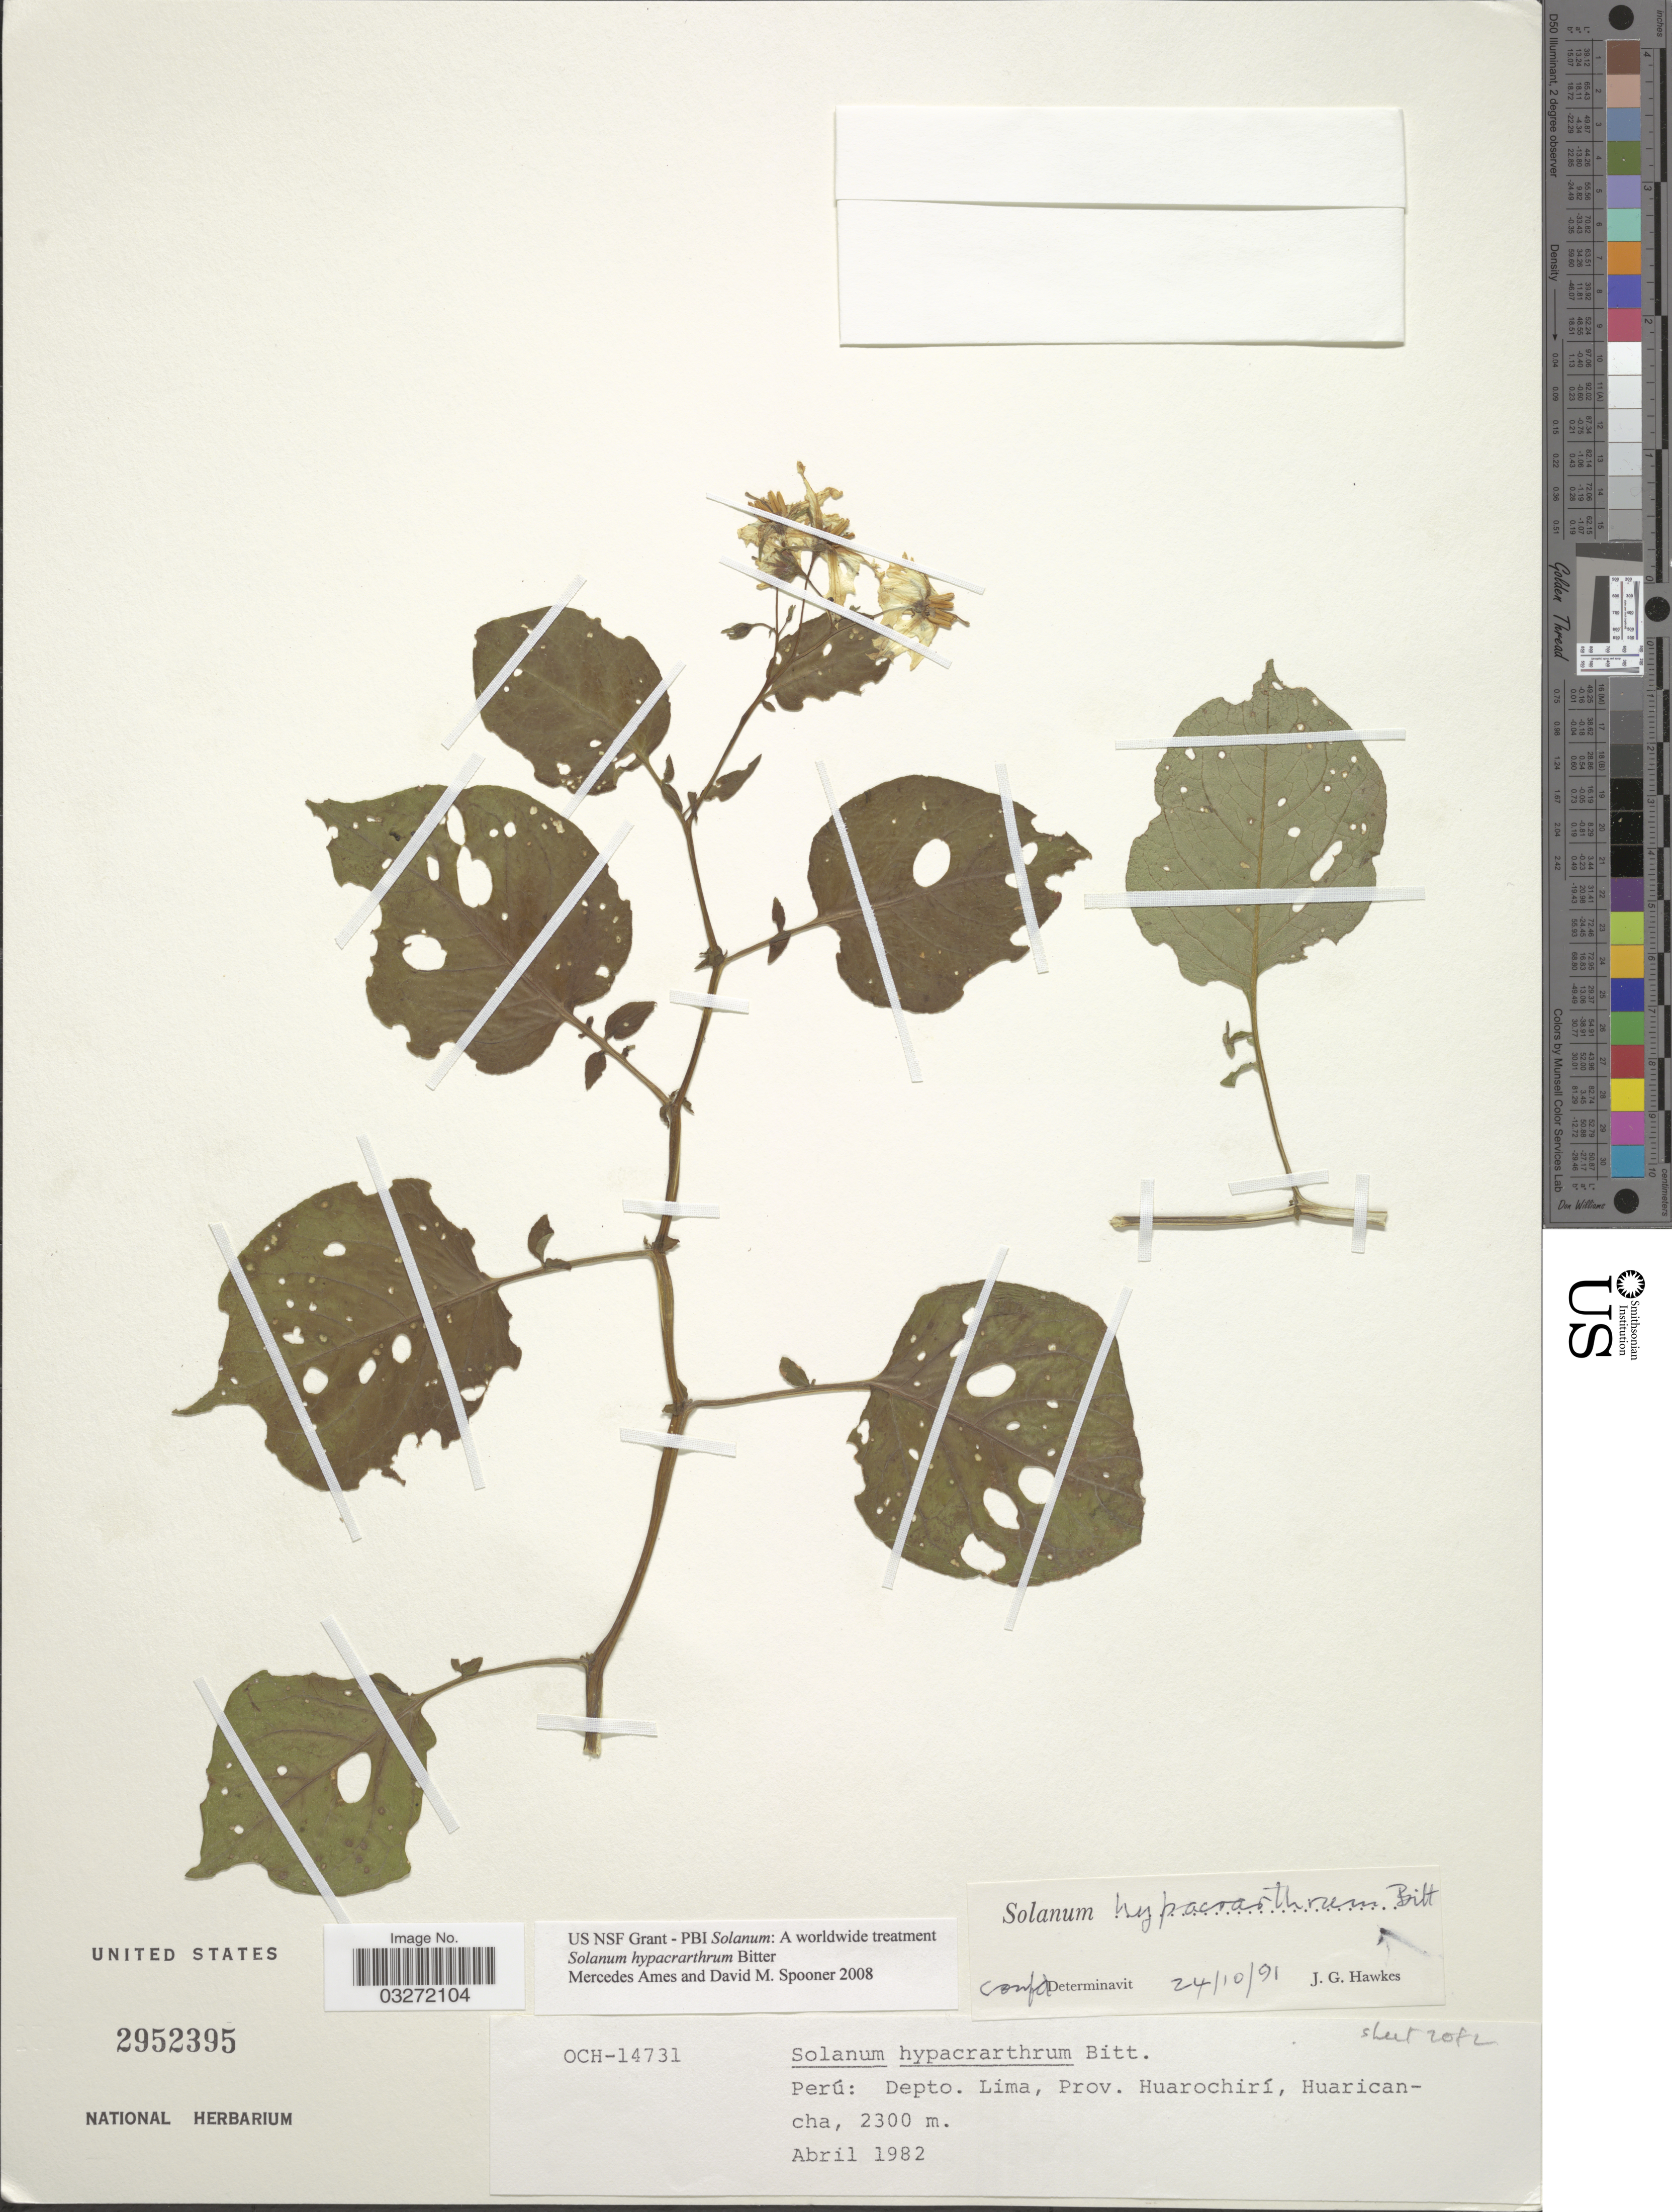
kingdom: Plantae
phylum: Tracheophyta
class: Magnoliopsida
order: Solanales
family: Solanaceae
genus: Solanum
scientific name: Solanum hypacrarthrum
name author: Bitter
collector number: OCH-14731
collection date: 1982-04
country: Peru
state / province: Lima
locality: Depto. Lima, Prov. Huarochirí, Huaricancha.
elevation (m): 2300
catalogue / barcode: US 2952395